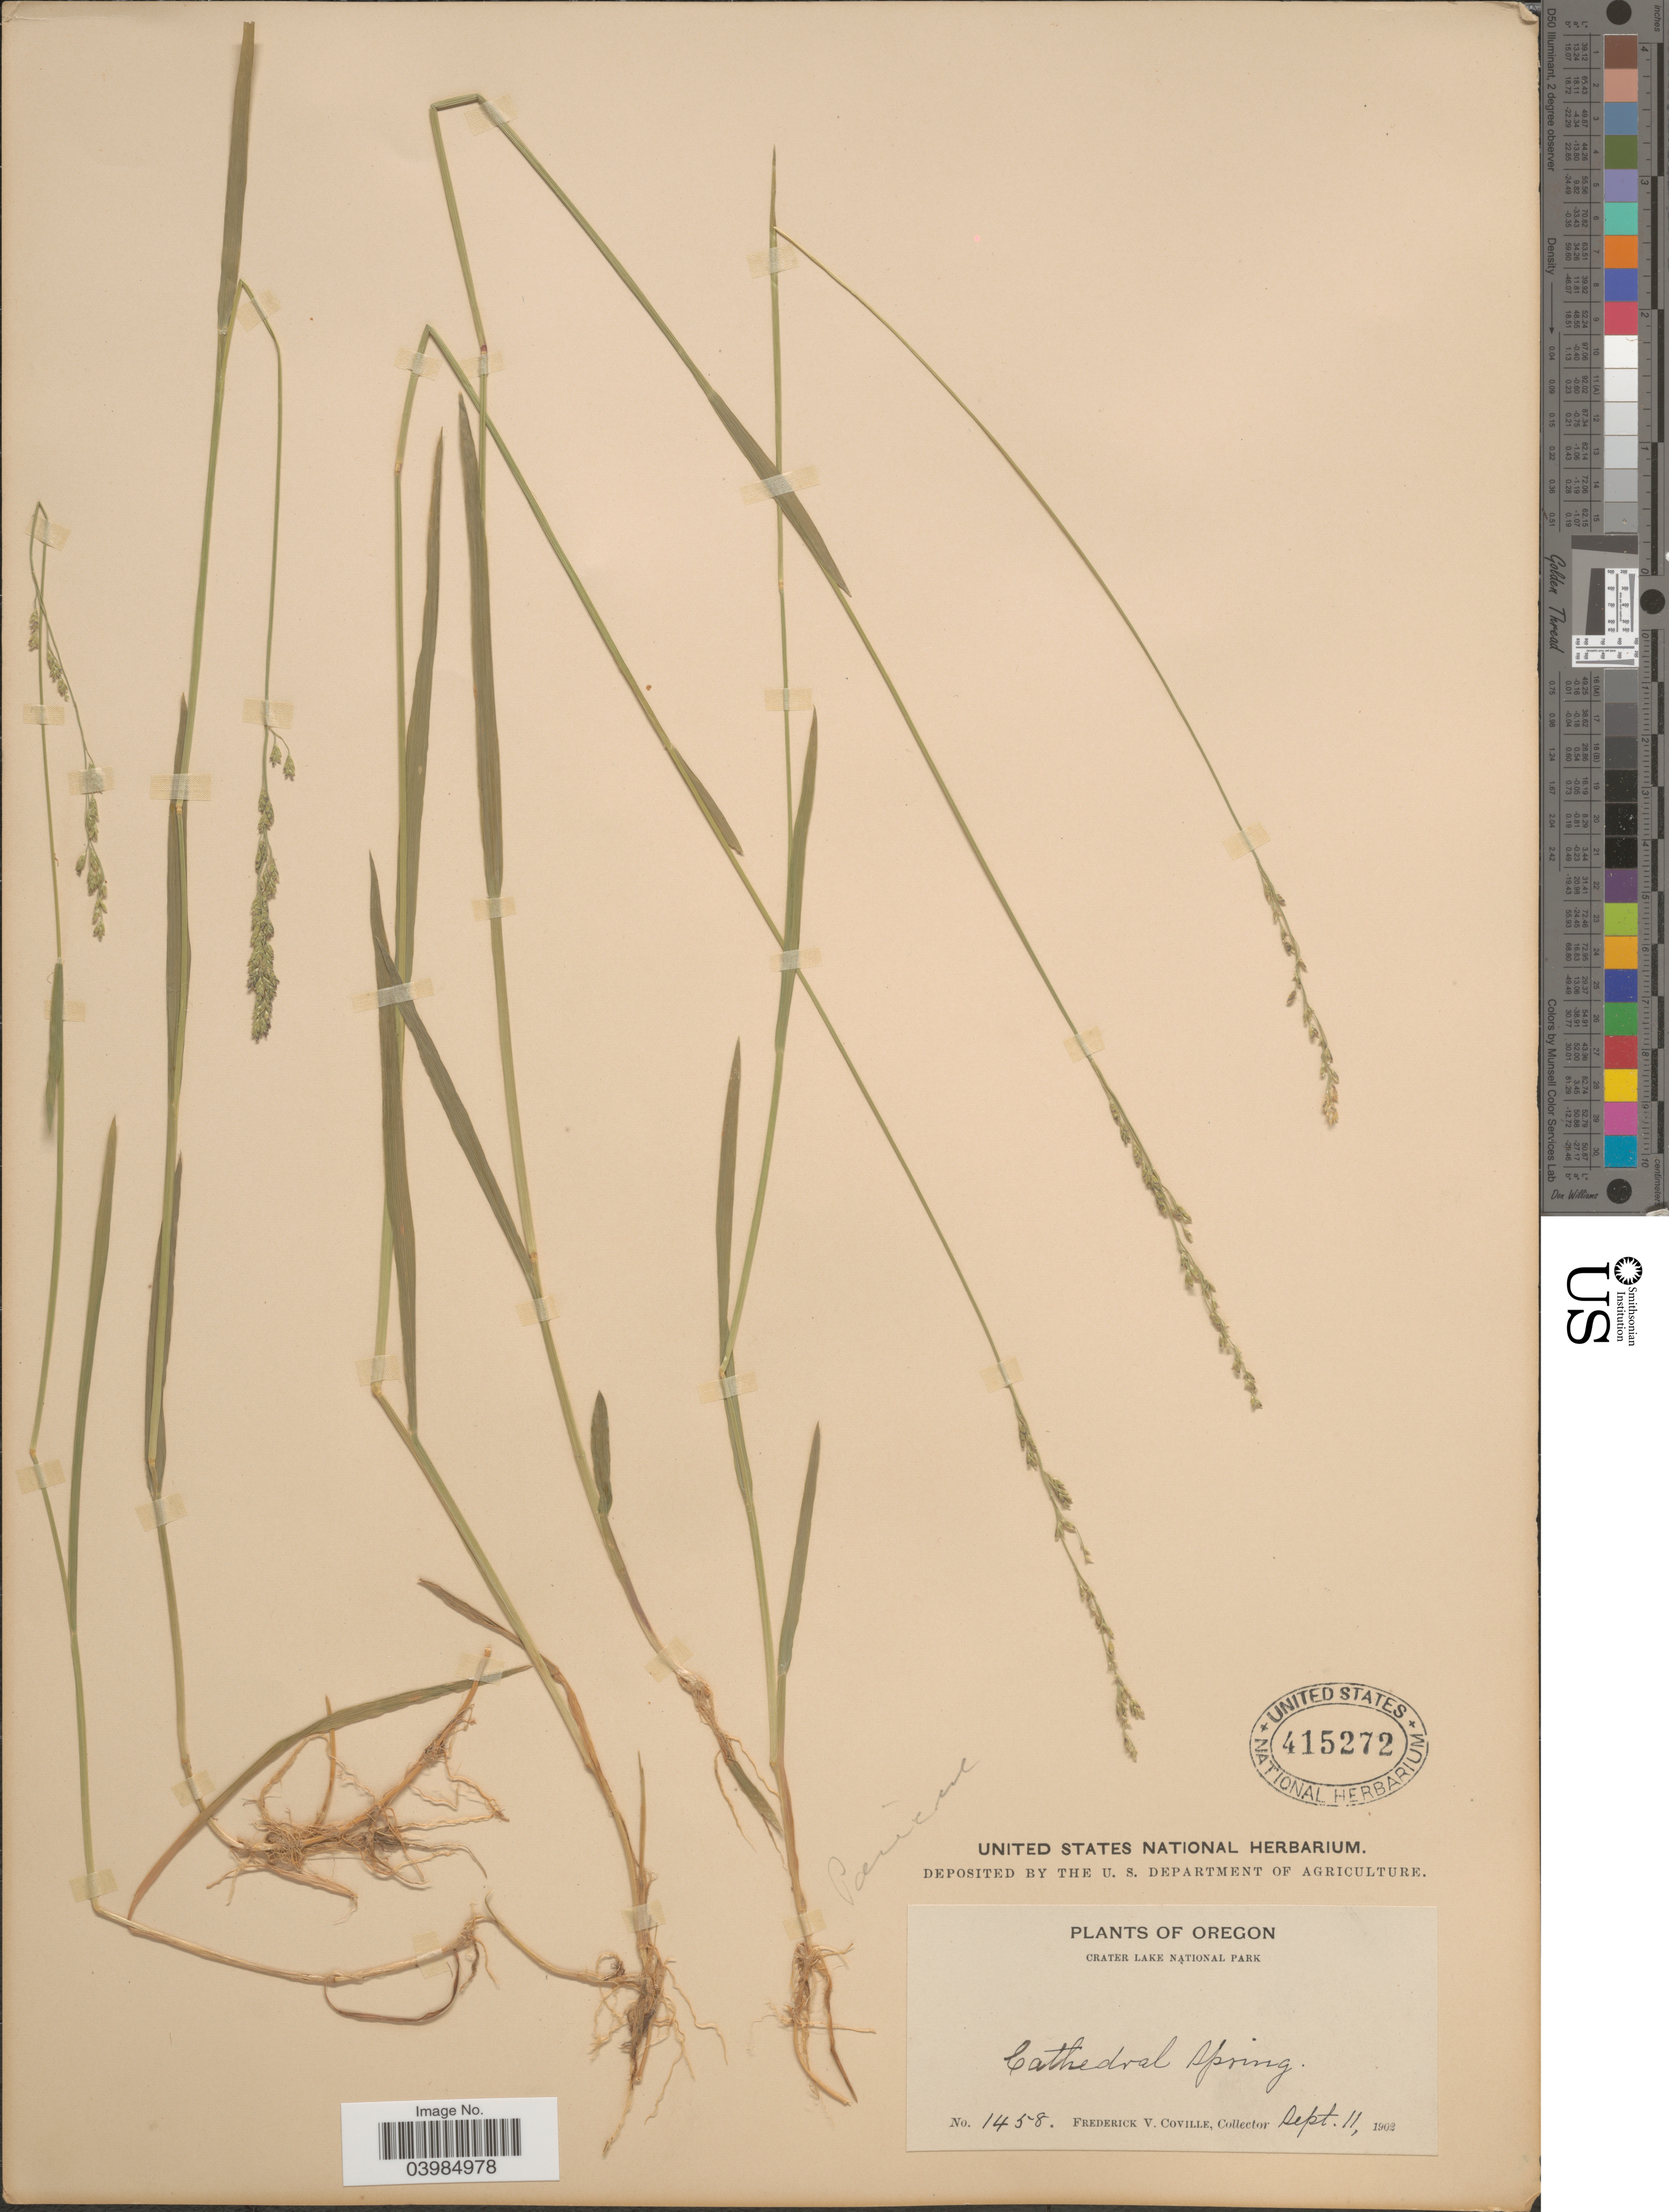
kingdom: Plantae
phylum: Tracheophyta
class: Liliopsida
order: Poales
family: Poaceae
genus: Glyceria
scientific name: Glyceria sp.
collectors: F. V. Coville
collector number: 1458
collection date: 1902-09-11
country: United States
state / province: Oregon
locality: Crater Lake National Park. Cathedral Spring.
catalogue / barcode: US 415272